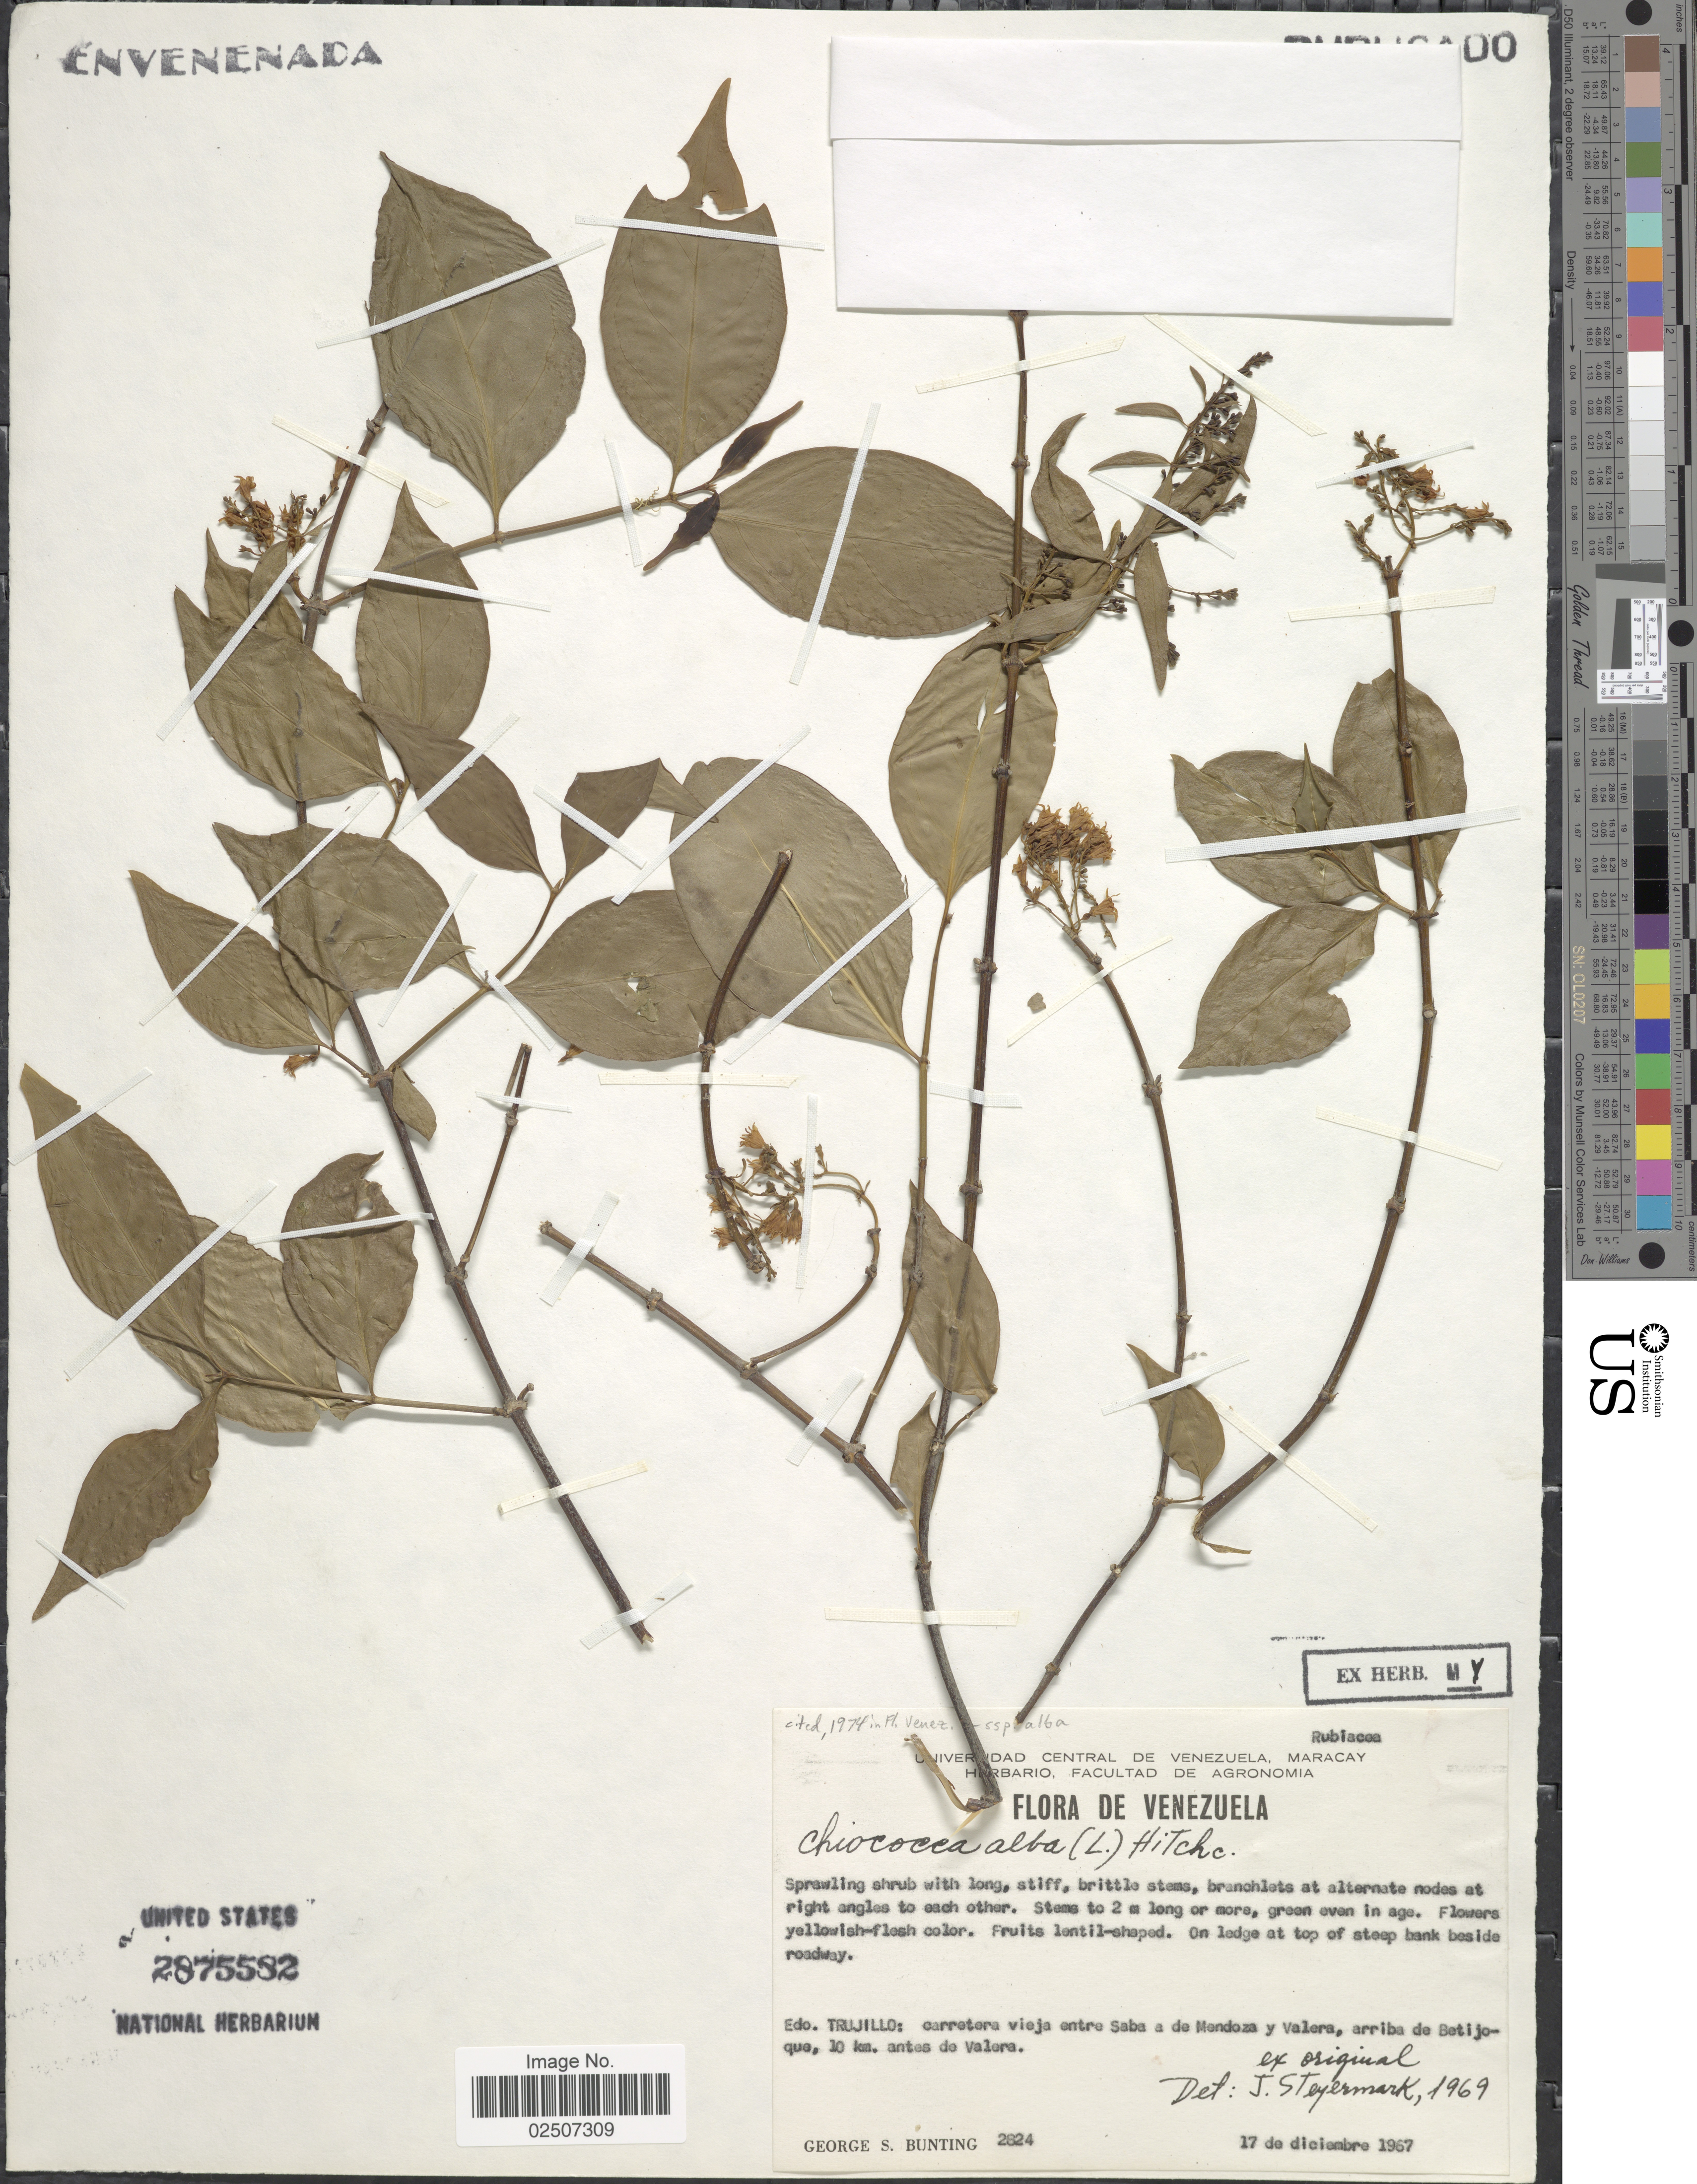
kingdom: Plantae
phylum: Tracheophyta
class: Magnoliopsida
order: Gentianales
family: Rubiaceae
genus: Chiococca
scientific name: Chiococca alba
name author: (L.) Hitchc.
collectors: G. S. Bunting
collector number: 2824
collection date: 1967-12-17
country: Venezuela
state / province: Trujillo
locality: Edo. Trujillo: carretera vieja entre Saba a de Mendoza y Valera, arriba de Betijoque, 10 km. antes la Valera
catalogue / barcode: US 2875582